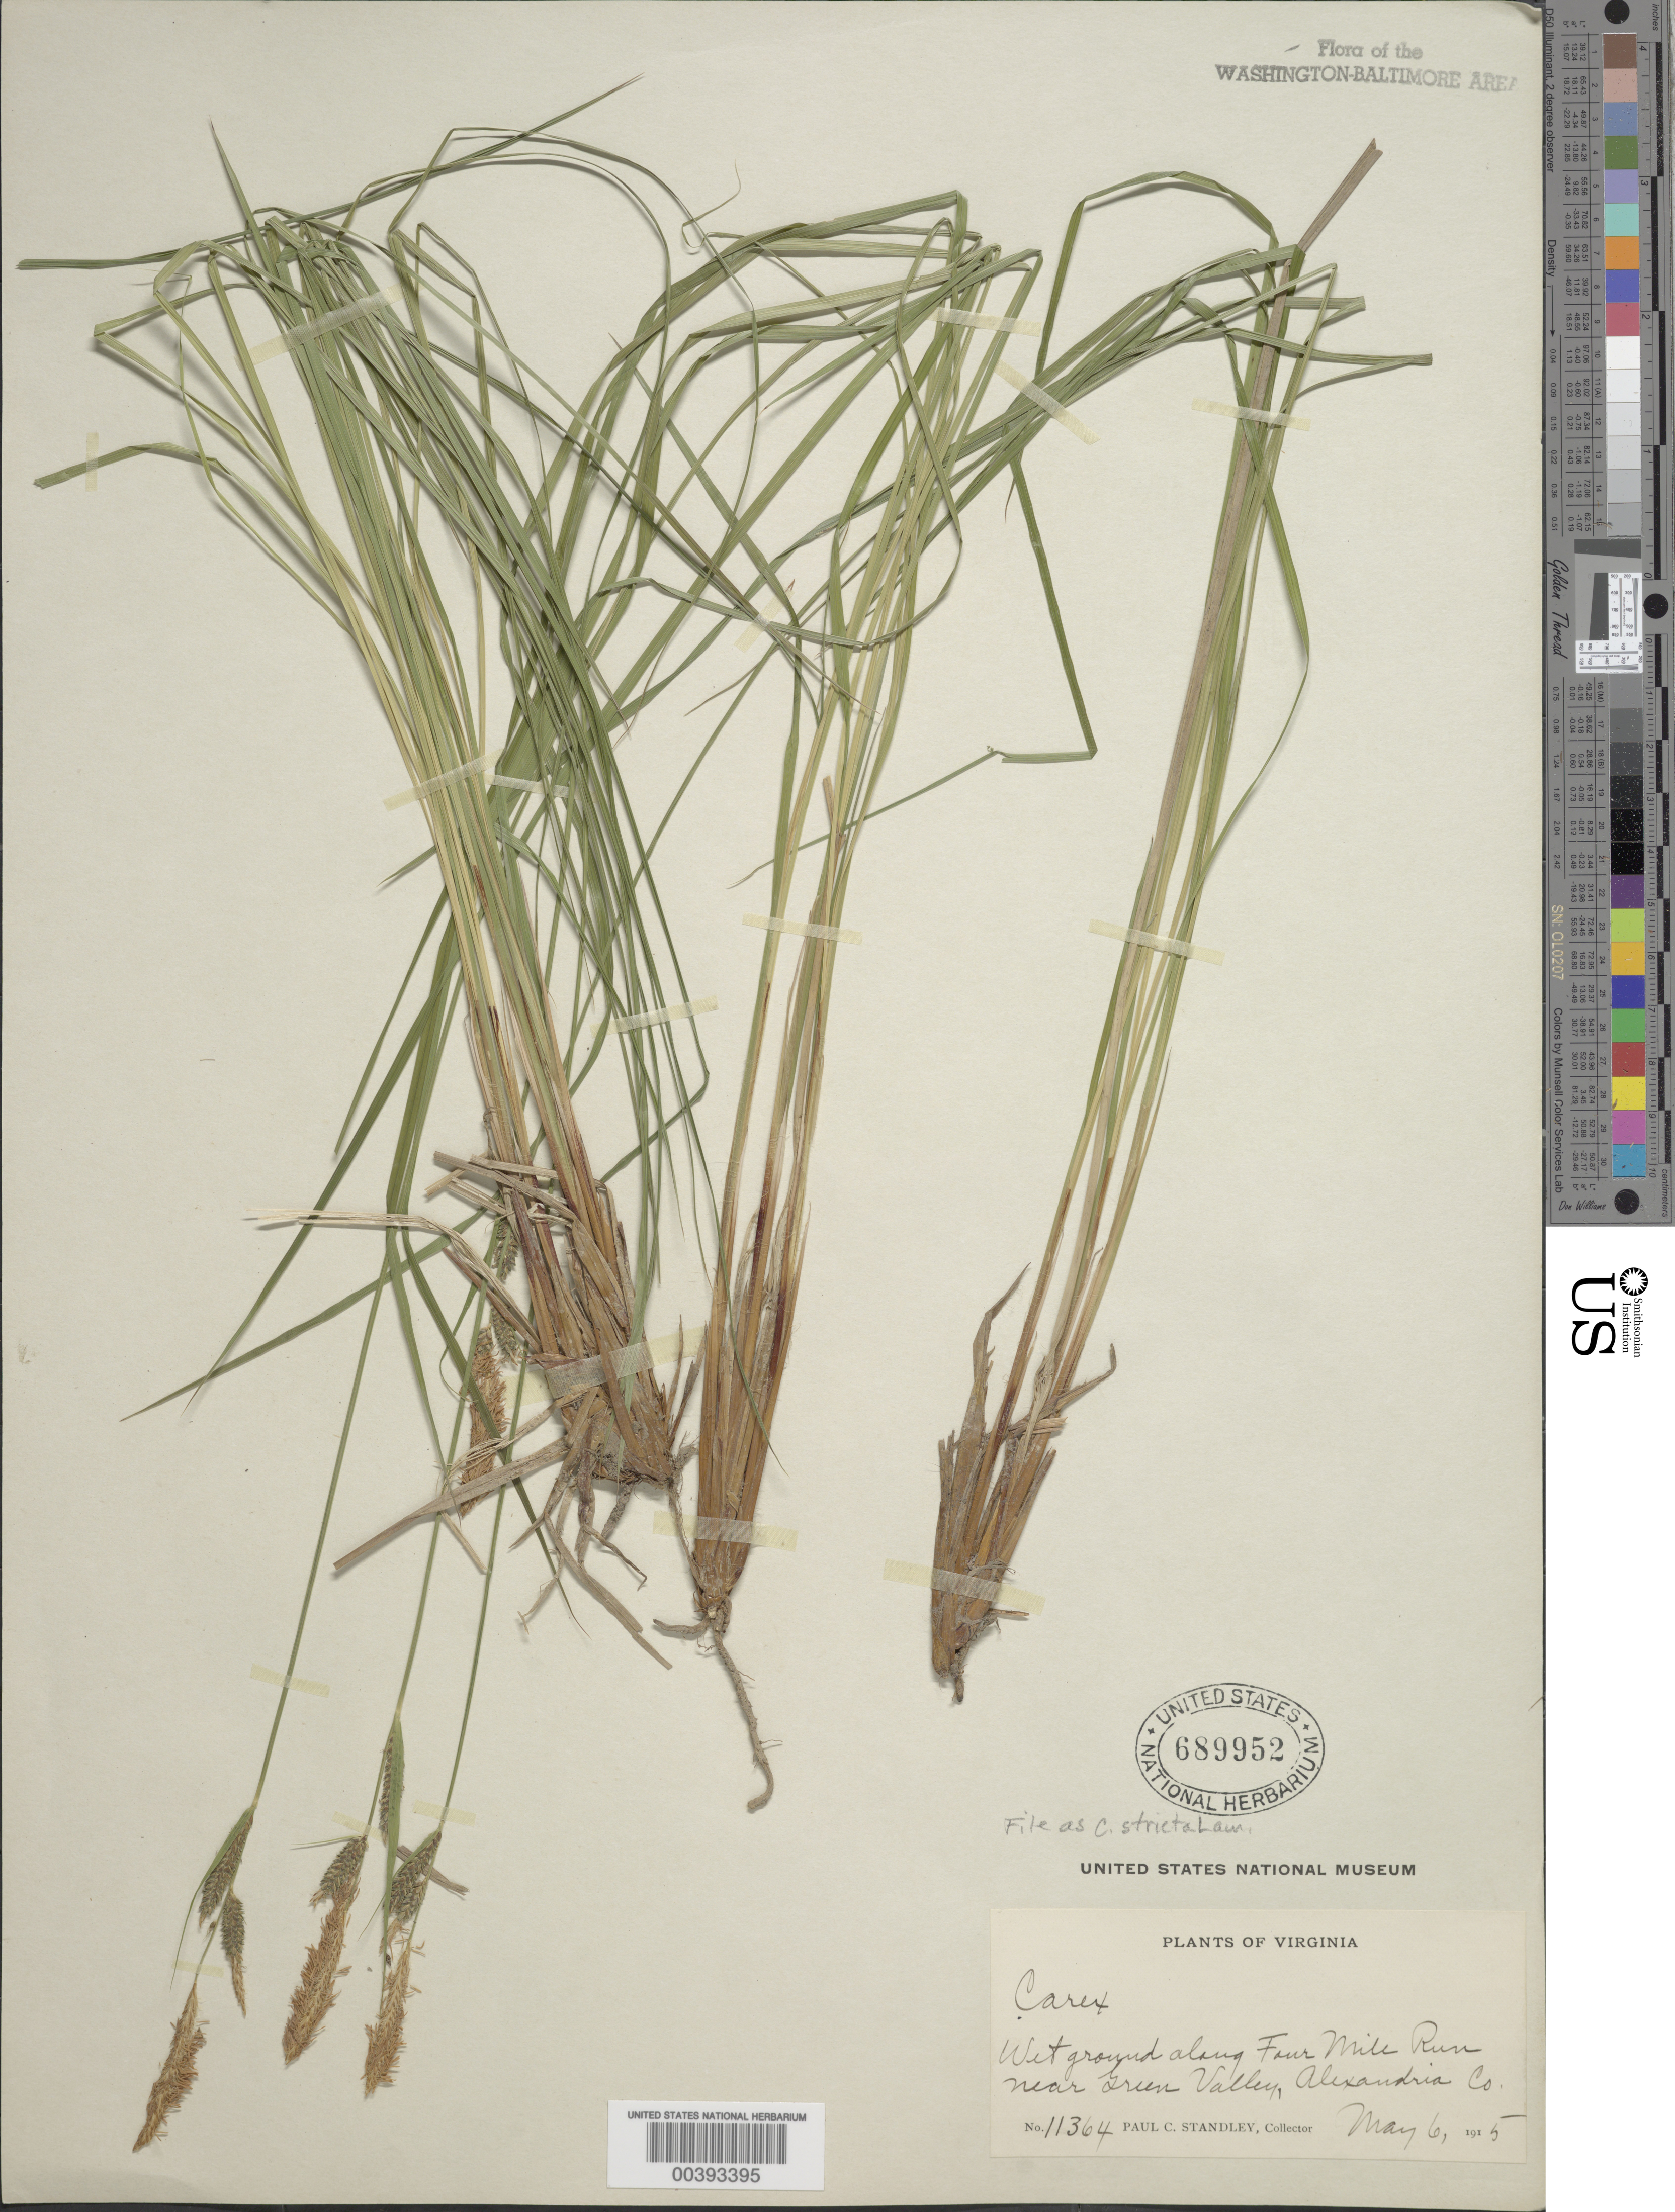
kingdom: Plantae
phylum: Tracheophyta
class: Liliopsida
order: Poales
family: Cyperaceae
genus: Carex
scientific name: Carex stricta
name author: Lam.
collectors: P. C. Standley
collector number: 11364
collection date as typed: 06 May 1915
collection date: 1915-05-06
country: United States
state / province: Virginia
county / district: Arlington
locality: Four Mile Run, near Green Valley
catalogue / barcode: US 689952